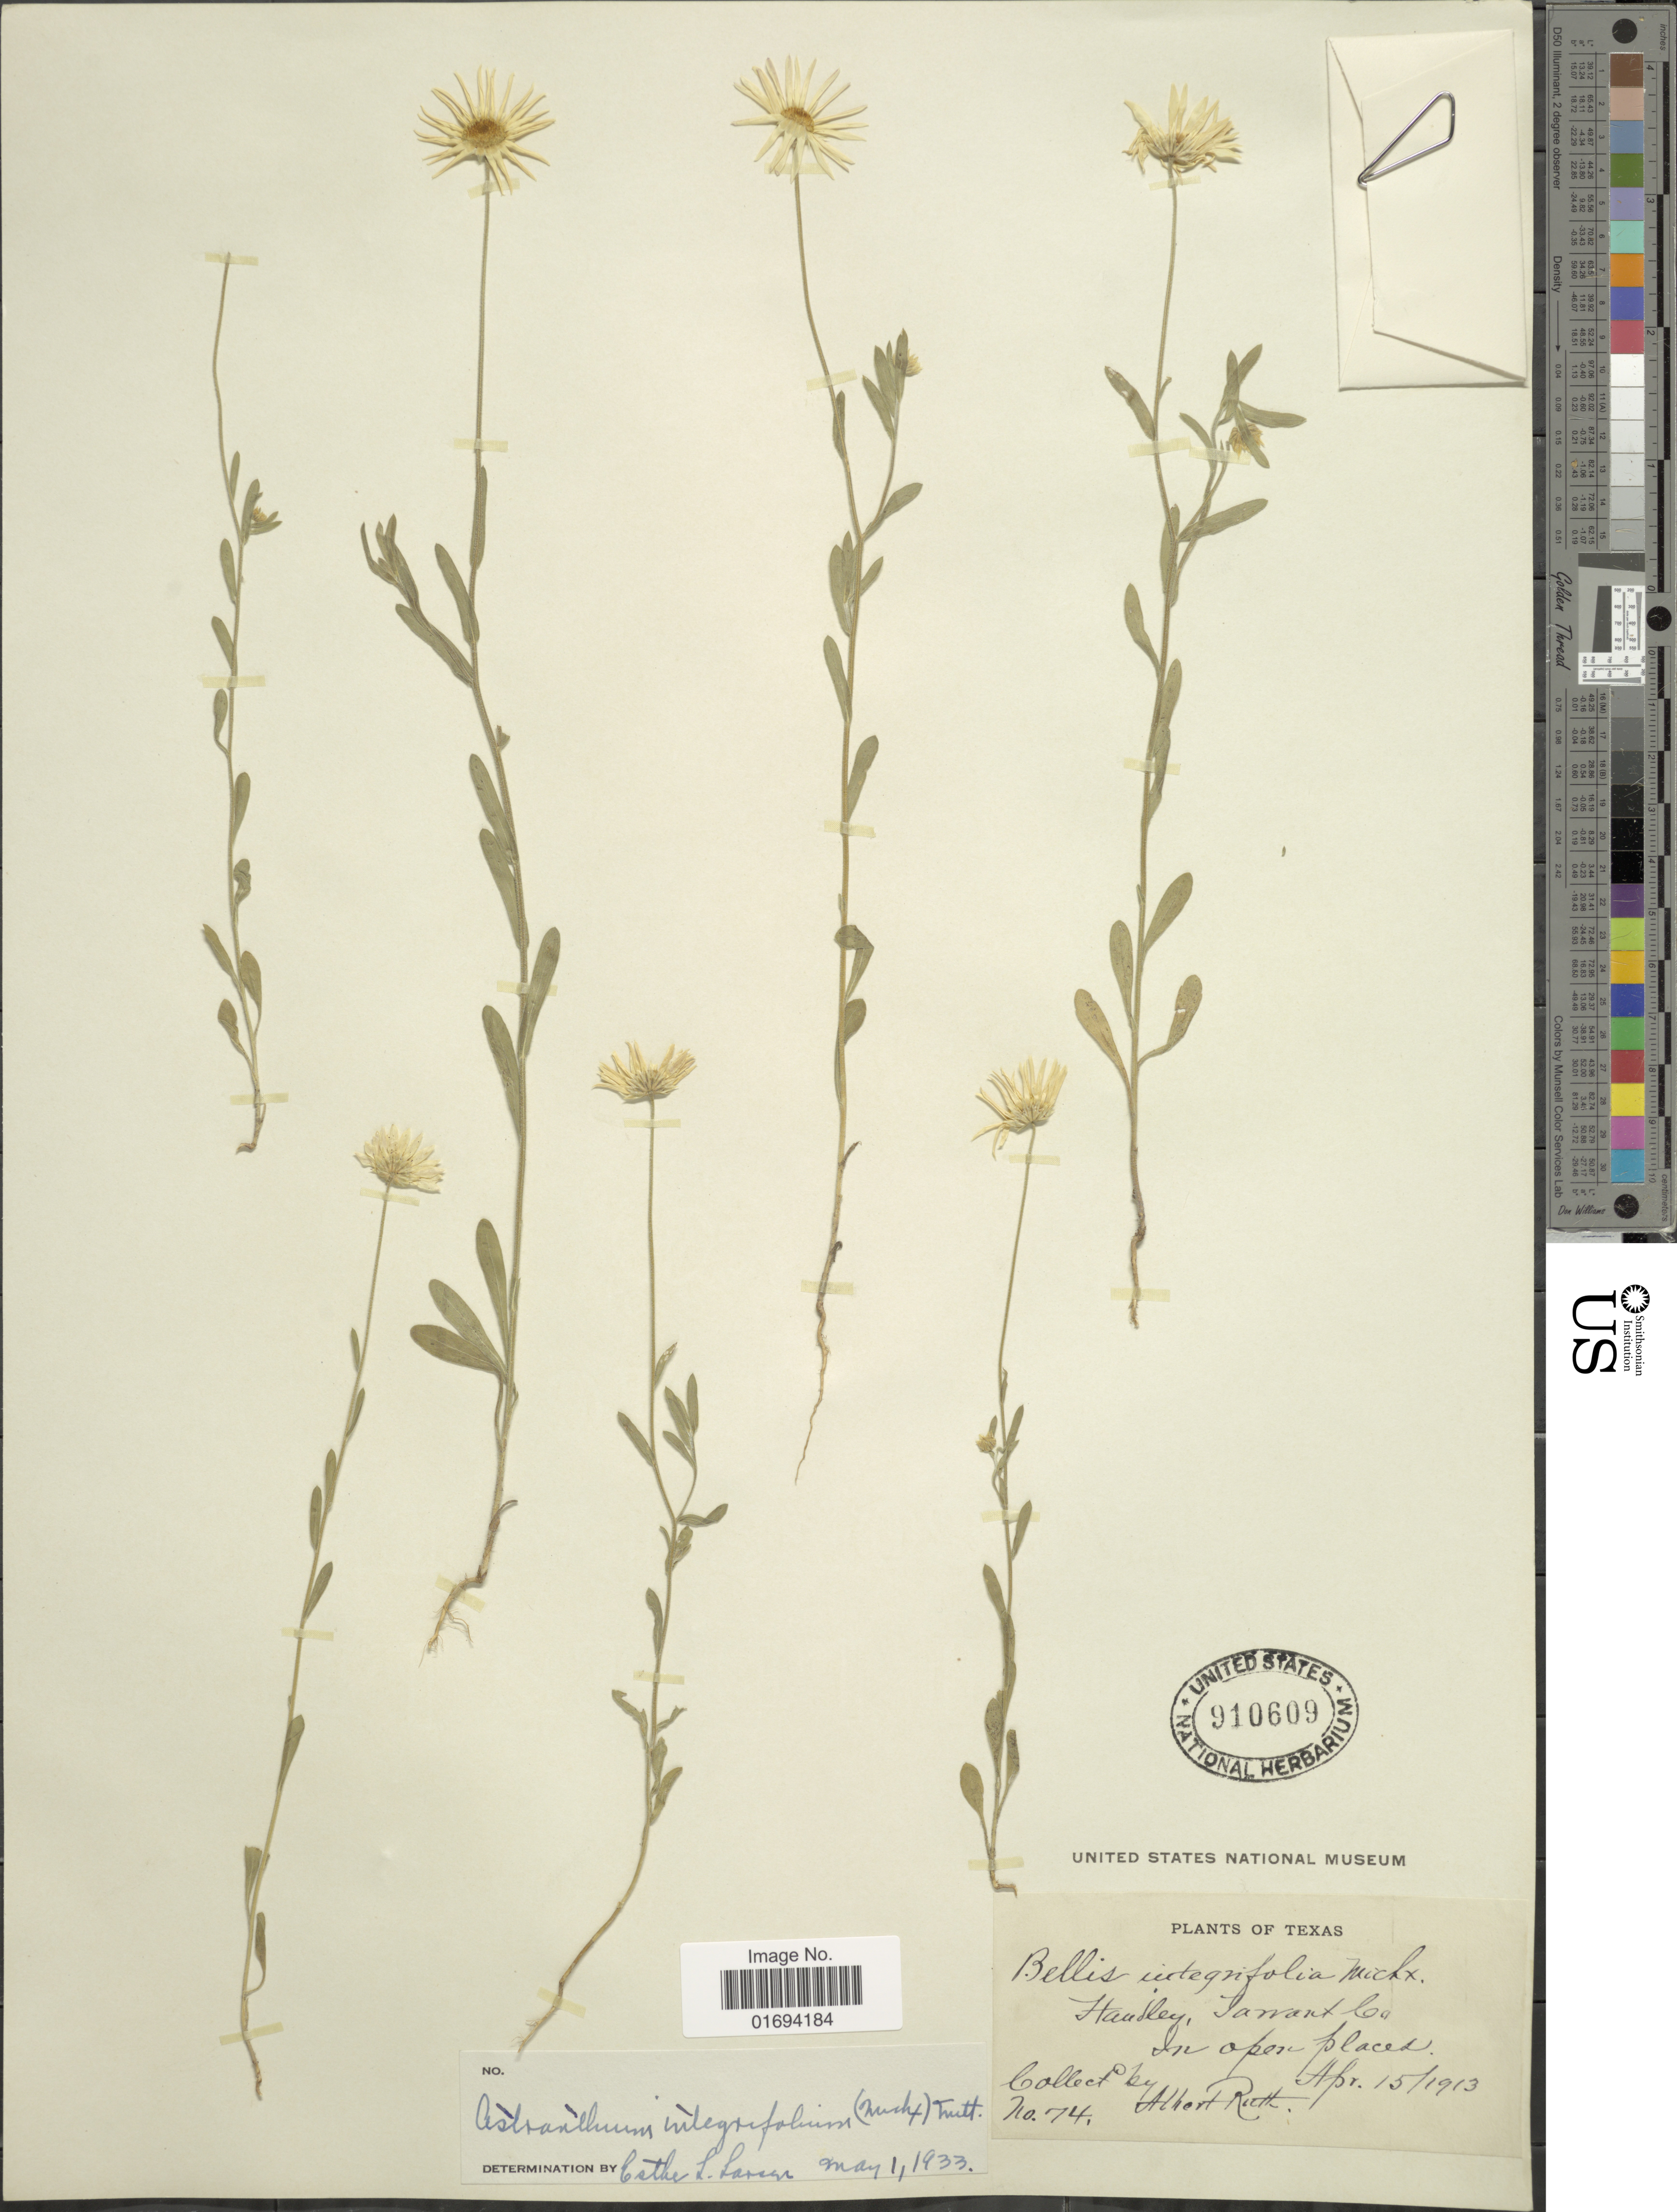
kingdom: Plantae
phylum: Tracheophyta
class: Magnoliopsida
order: Asterales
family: Asteraceae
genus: Astranthium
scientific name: Astranthium integrifolium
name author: (Michx.) Nutt.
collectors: A. Ruth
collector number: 74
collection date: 1913-04-15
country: United States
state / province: Texas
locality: Handley, Tanant Co.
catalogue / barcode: US 910609